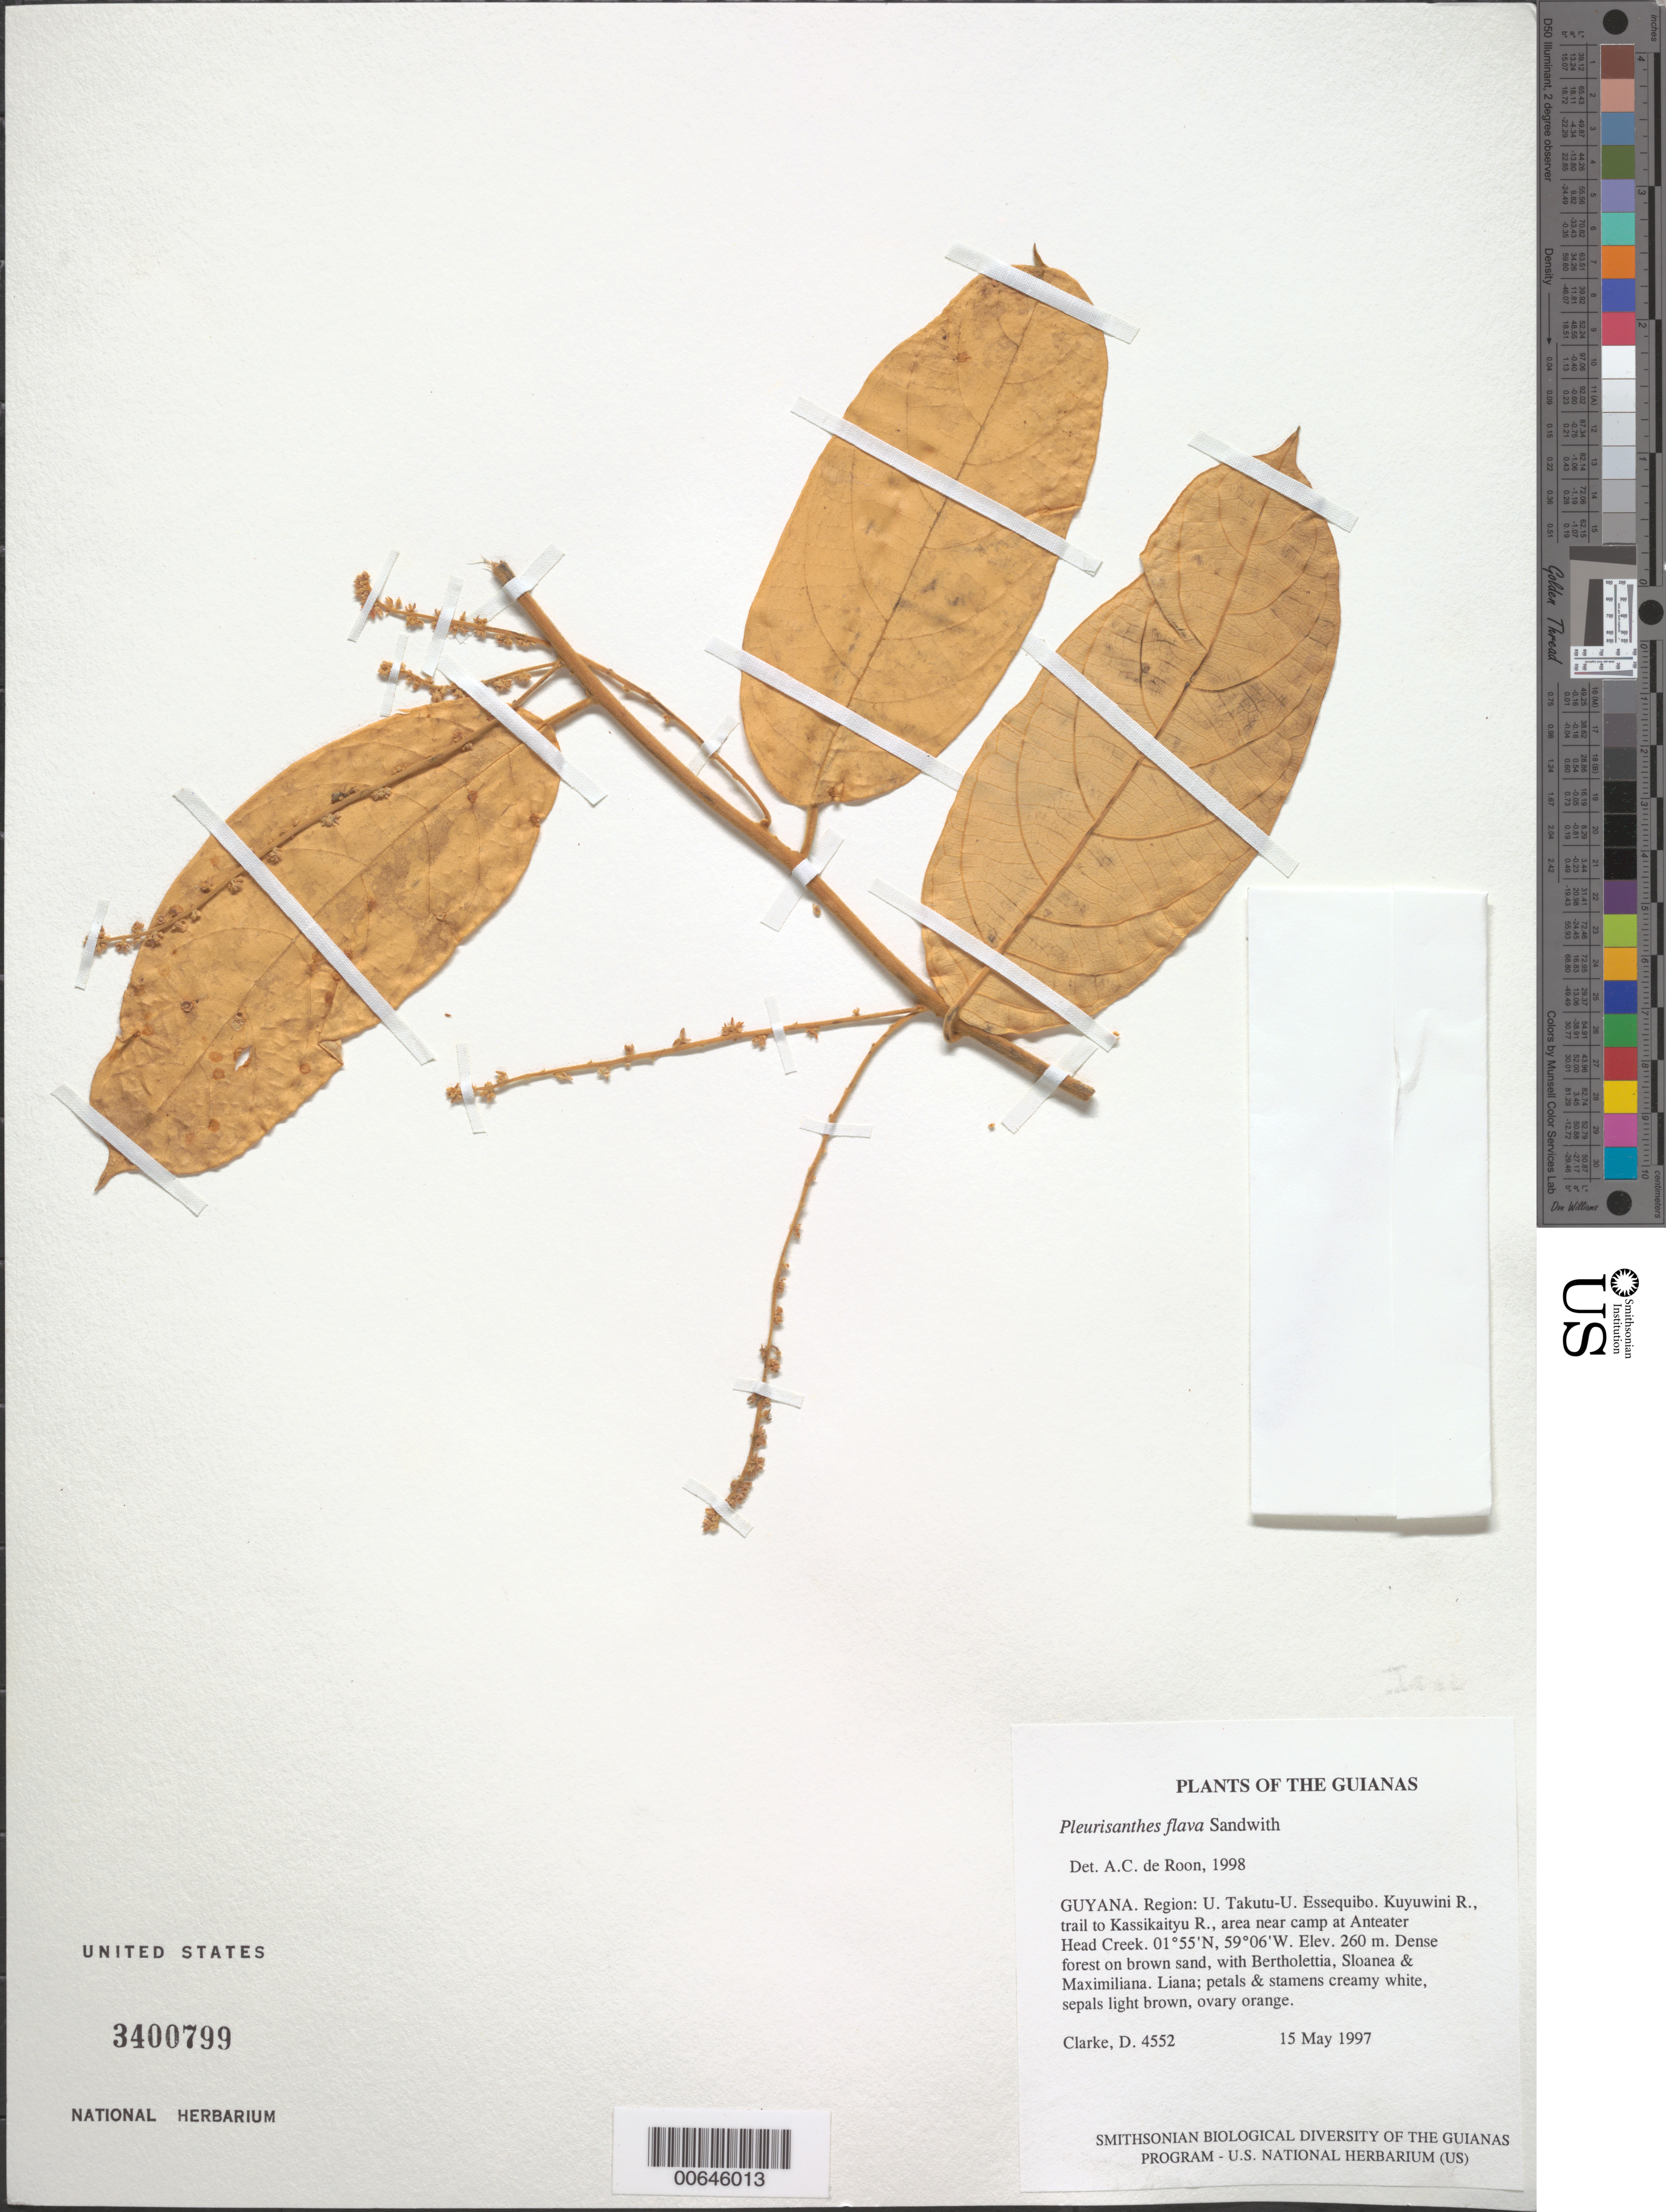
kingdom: Plantae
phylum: Tracheophyta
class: Magnoliopsida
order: Icacinales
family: Icacinaceae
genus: Pleurisanthes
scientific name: Pleurisanthes flava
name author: Sandwith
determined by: de Roon, A. C.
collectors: H. D. Clarke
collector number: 4552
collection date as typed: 15 May 1997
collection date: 1997-05-15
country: Guyana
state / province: U. Takutu-U. Essequibo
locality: Kuyuwini R., trail to Kassikaityu R., area near camp at Anteater Head Creek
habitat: Dense forest on brown sand, with Bertholettia, Sloanea & Maximiliana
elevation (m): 260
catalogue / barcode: US 3400799